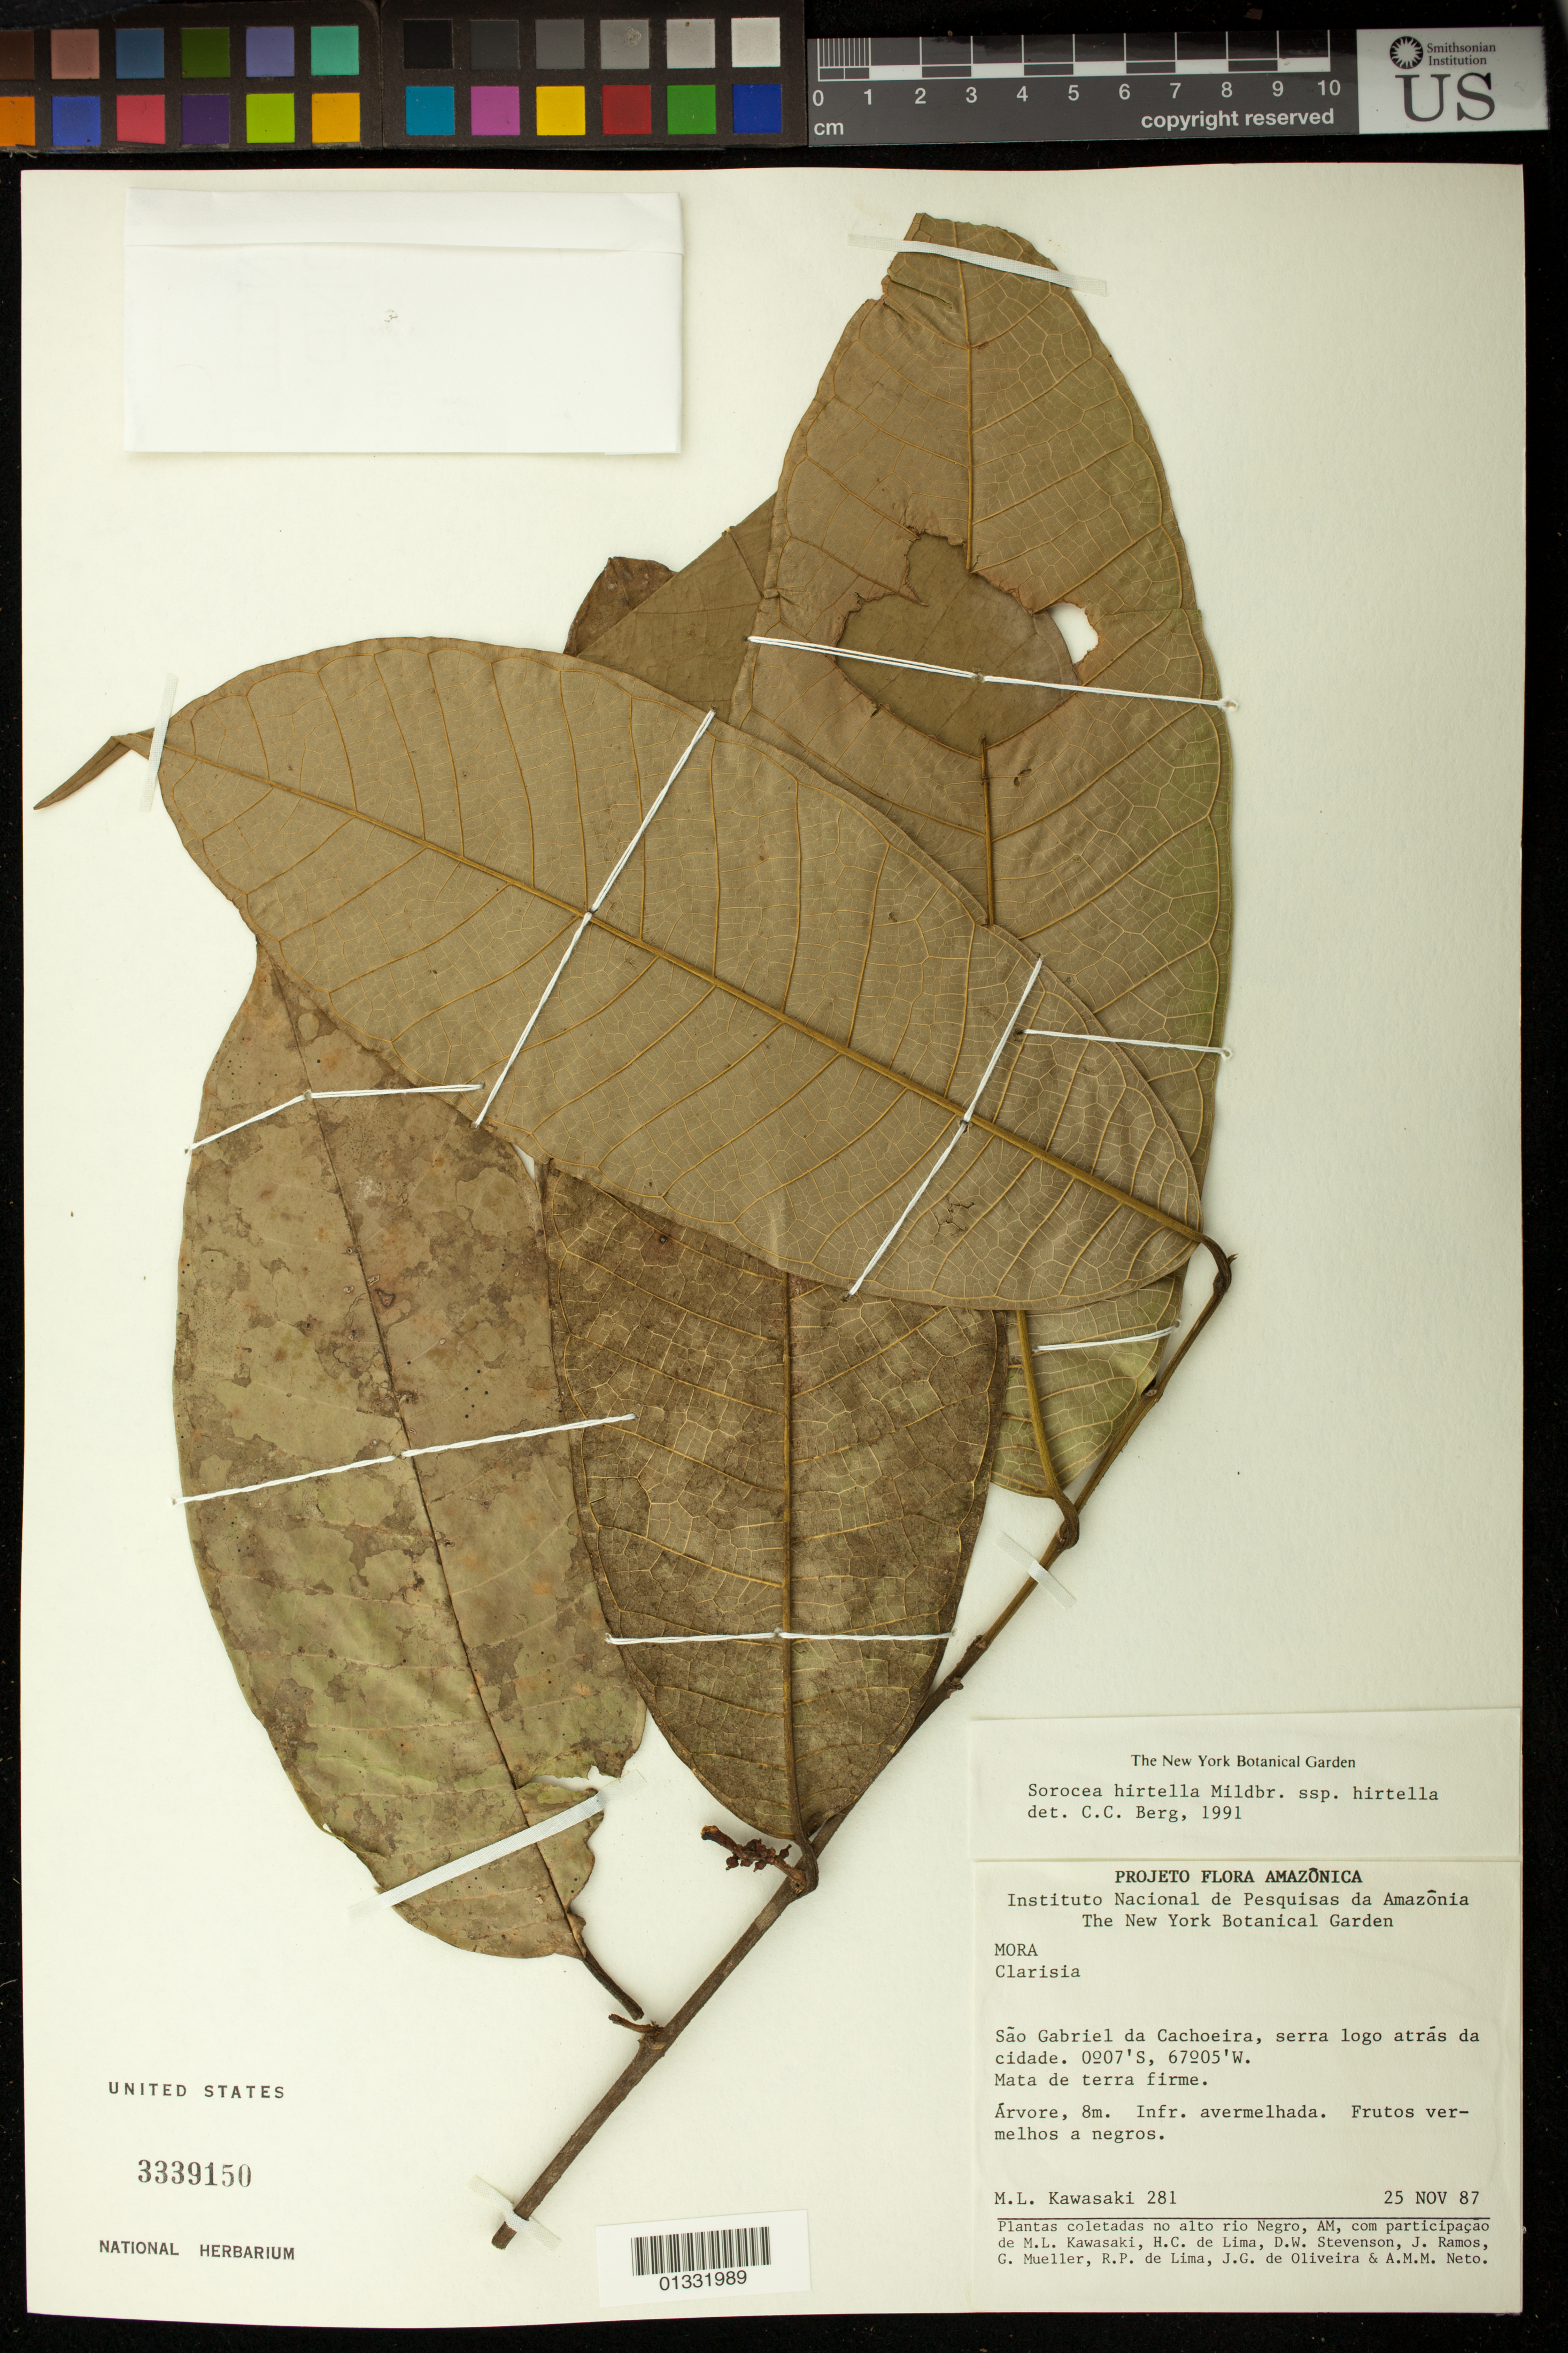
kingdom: Plantae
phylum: Tracheophyta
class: Magnoliopsida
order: Rosales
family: Moraceae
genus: Sorocea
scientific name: Sorocea hirtella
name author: Mildbr.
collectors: M. Kawasaki, H. C. Lima, D. W. Stevenson, J. Ramos, G. Mueller & R. P. Lima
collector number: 281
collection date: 1987-11-25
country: Brazil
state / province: Amazonas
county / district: São Gabriel da Cachoeira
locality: Serra logo após atrás da cidade,serra logo atrás da cidade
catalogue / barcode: US 3339150